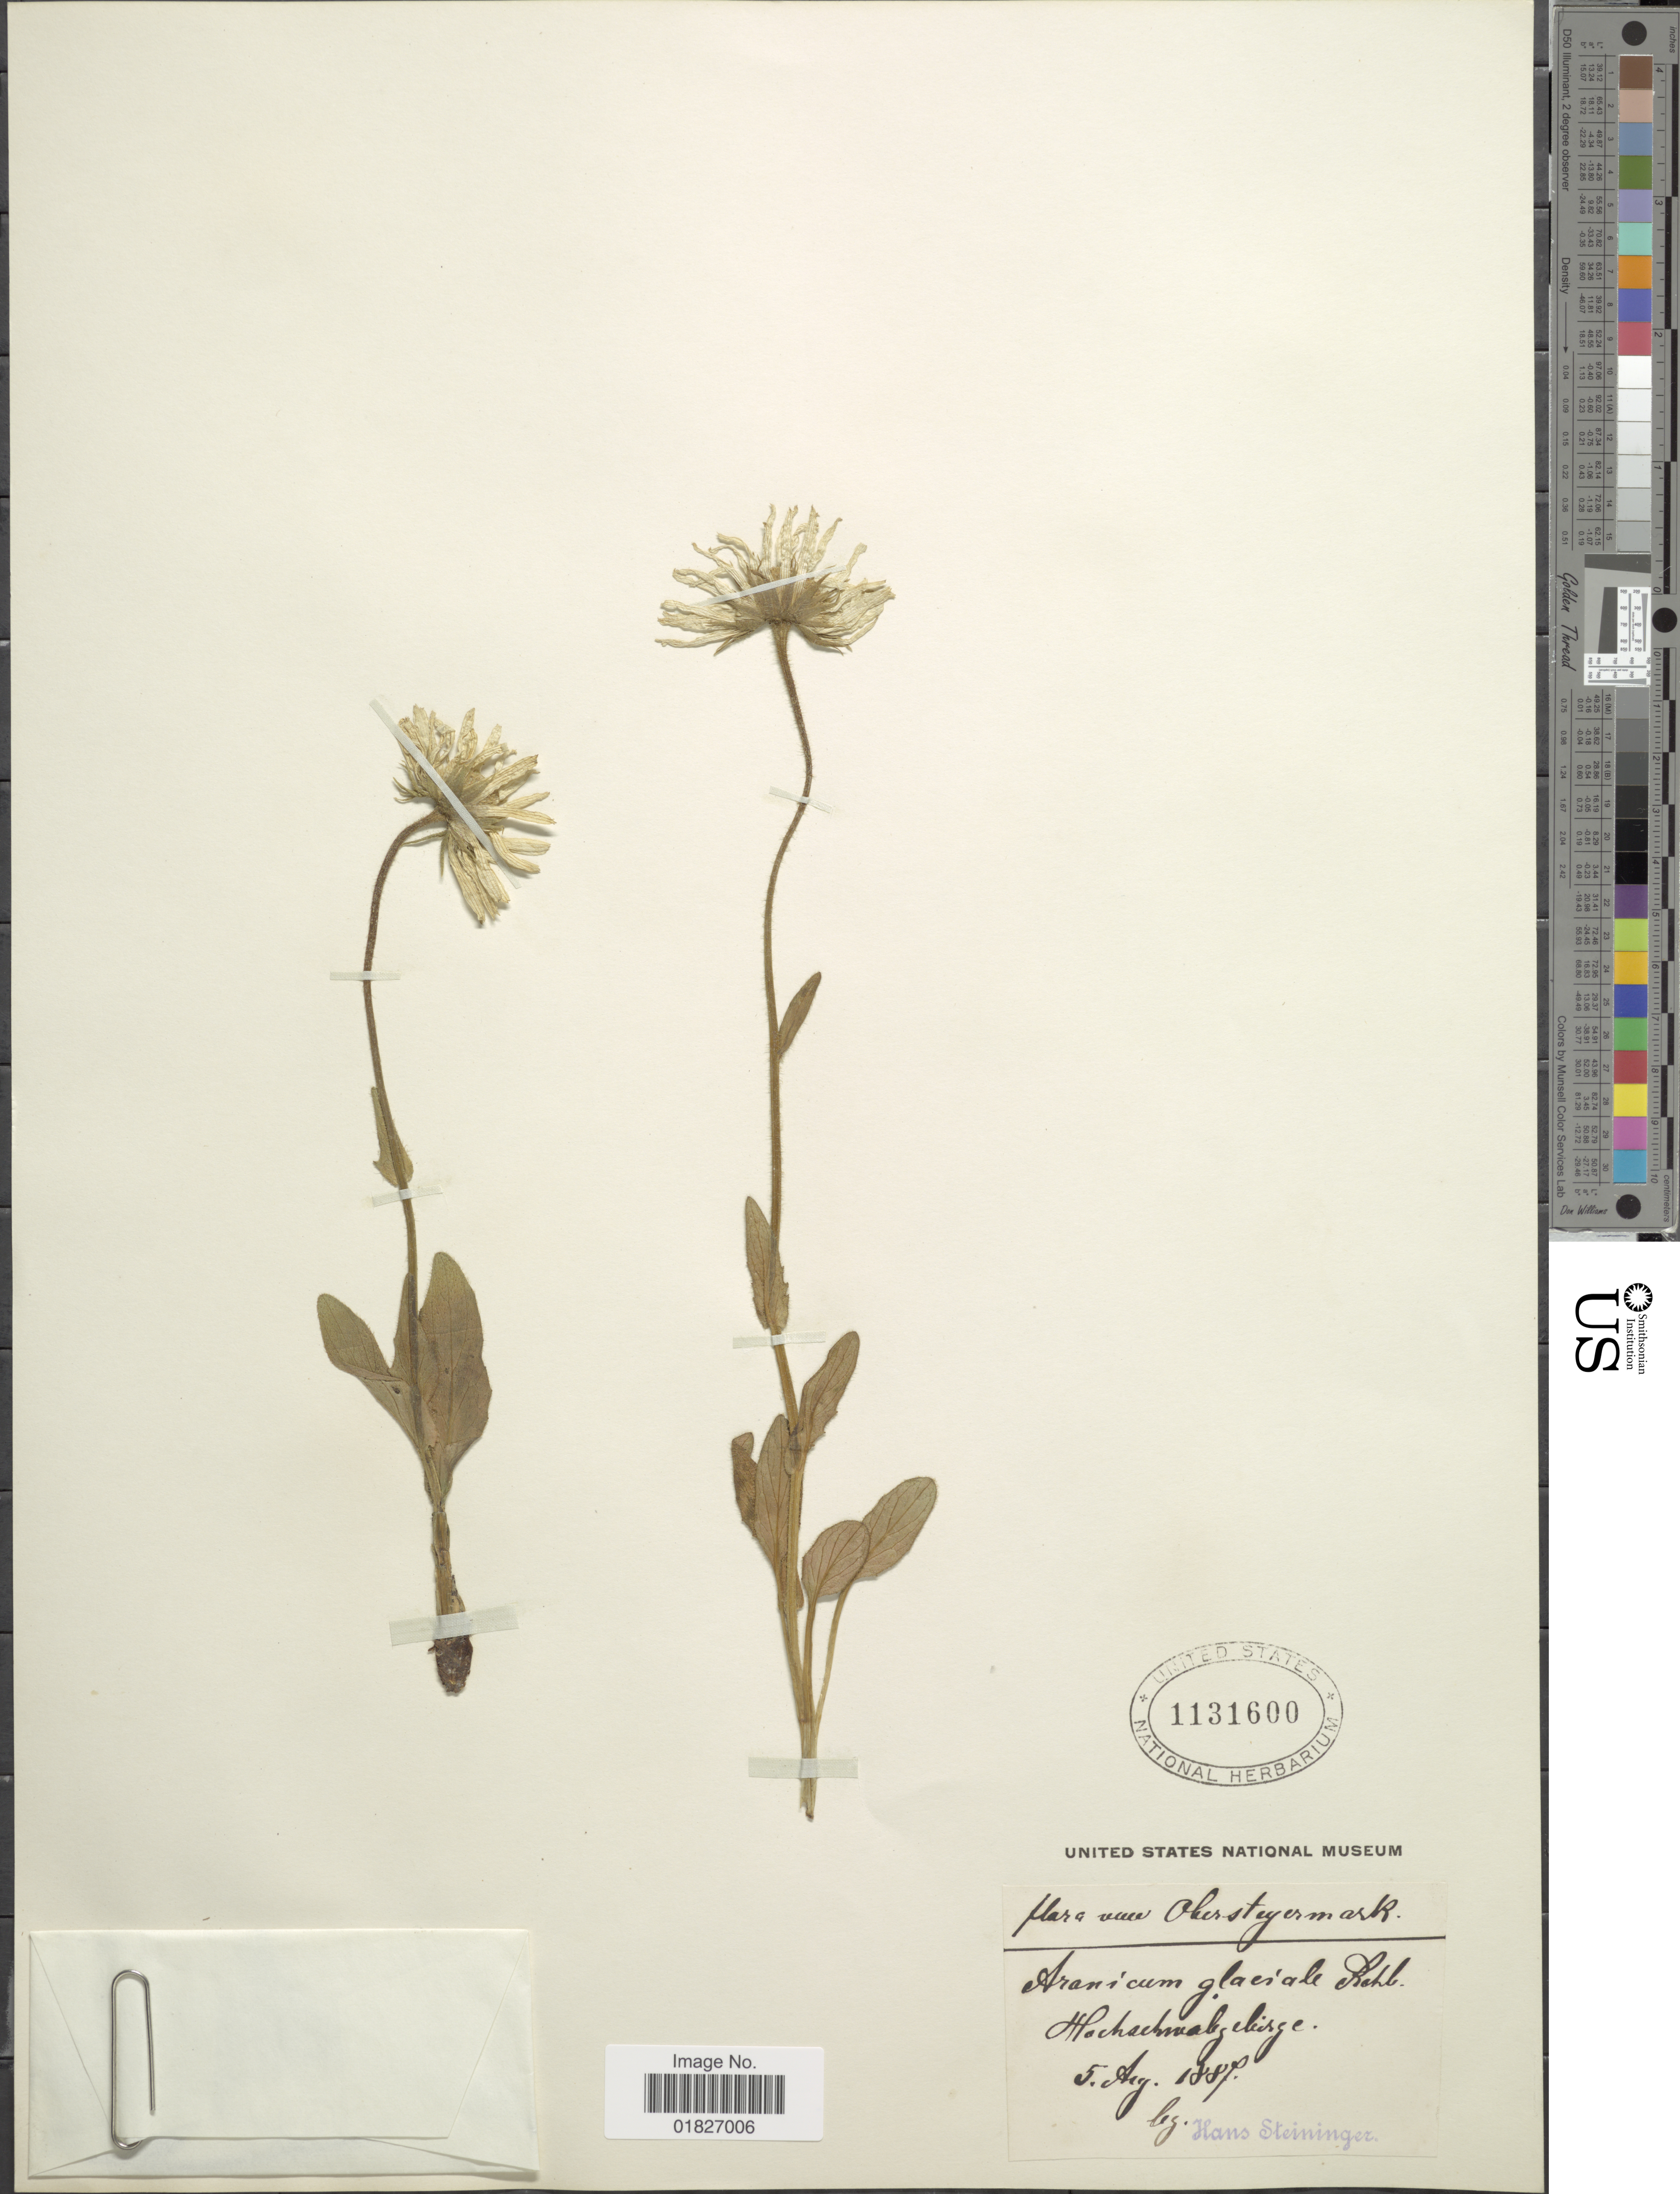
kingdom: Plantae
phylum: Tracheophyta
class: Magnoliopsida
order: Asterales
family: Asteraceae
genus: Doronicum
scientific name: Doronicum glaciale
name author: (Wulfen) Nyman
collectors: H. Steininger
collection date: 1887-08-05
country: Austria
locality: Obersteyermark, Hochsehwalzelidge [interpreted]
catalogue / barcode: US 1131600